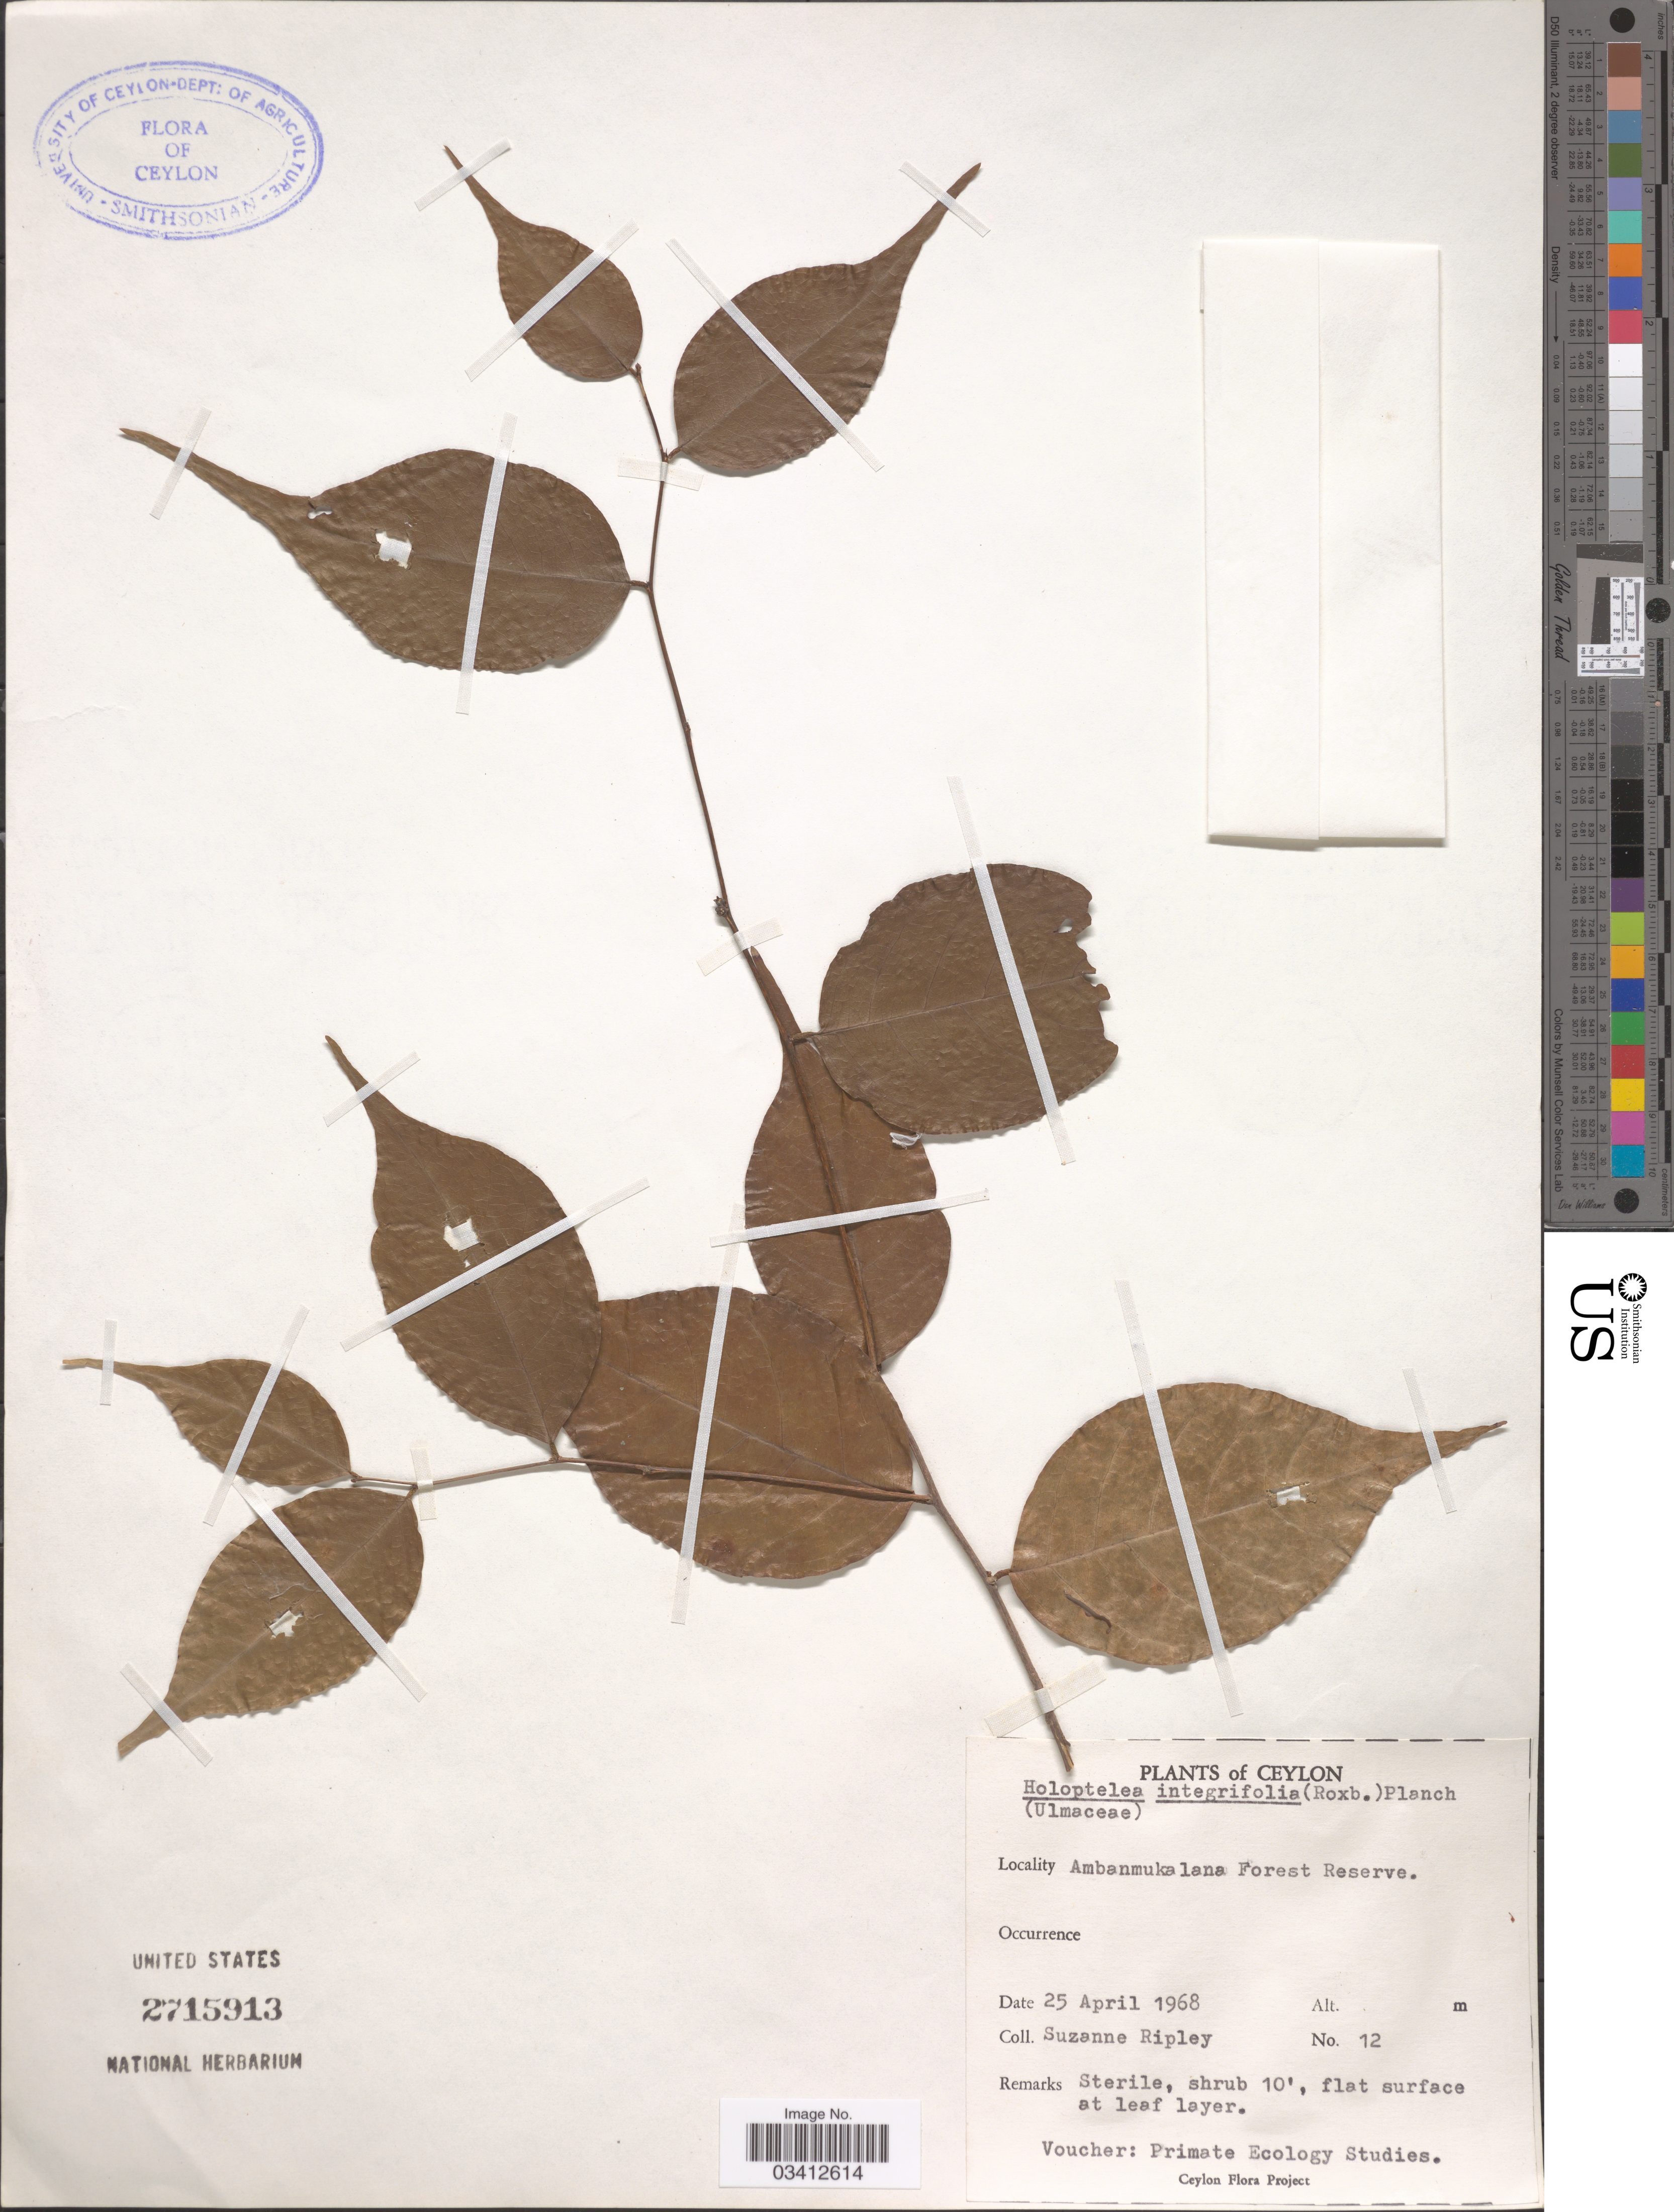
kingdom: Plantae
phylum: Tracheophyta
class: Magnoliopsida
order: Rosales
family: Ulmaceae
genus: Holoptelea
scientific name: Holoptelea integrifolia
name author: (Roxb.) Planch.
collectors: S. Ripley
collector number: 12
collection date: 1968-04-25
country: Sri Lanka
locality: Ceylon. Ambanmukalana Forest Reserve.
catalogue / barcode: US 2715913